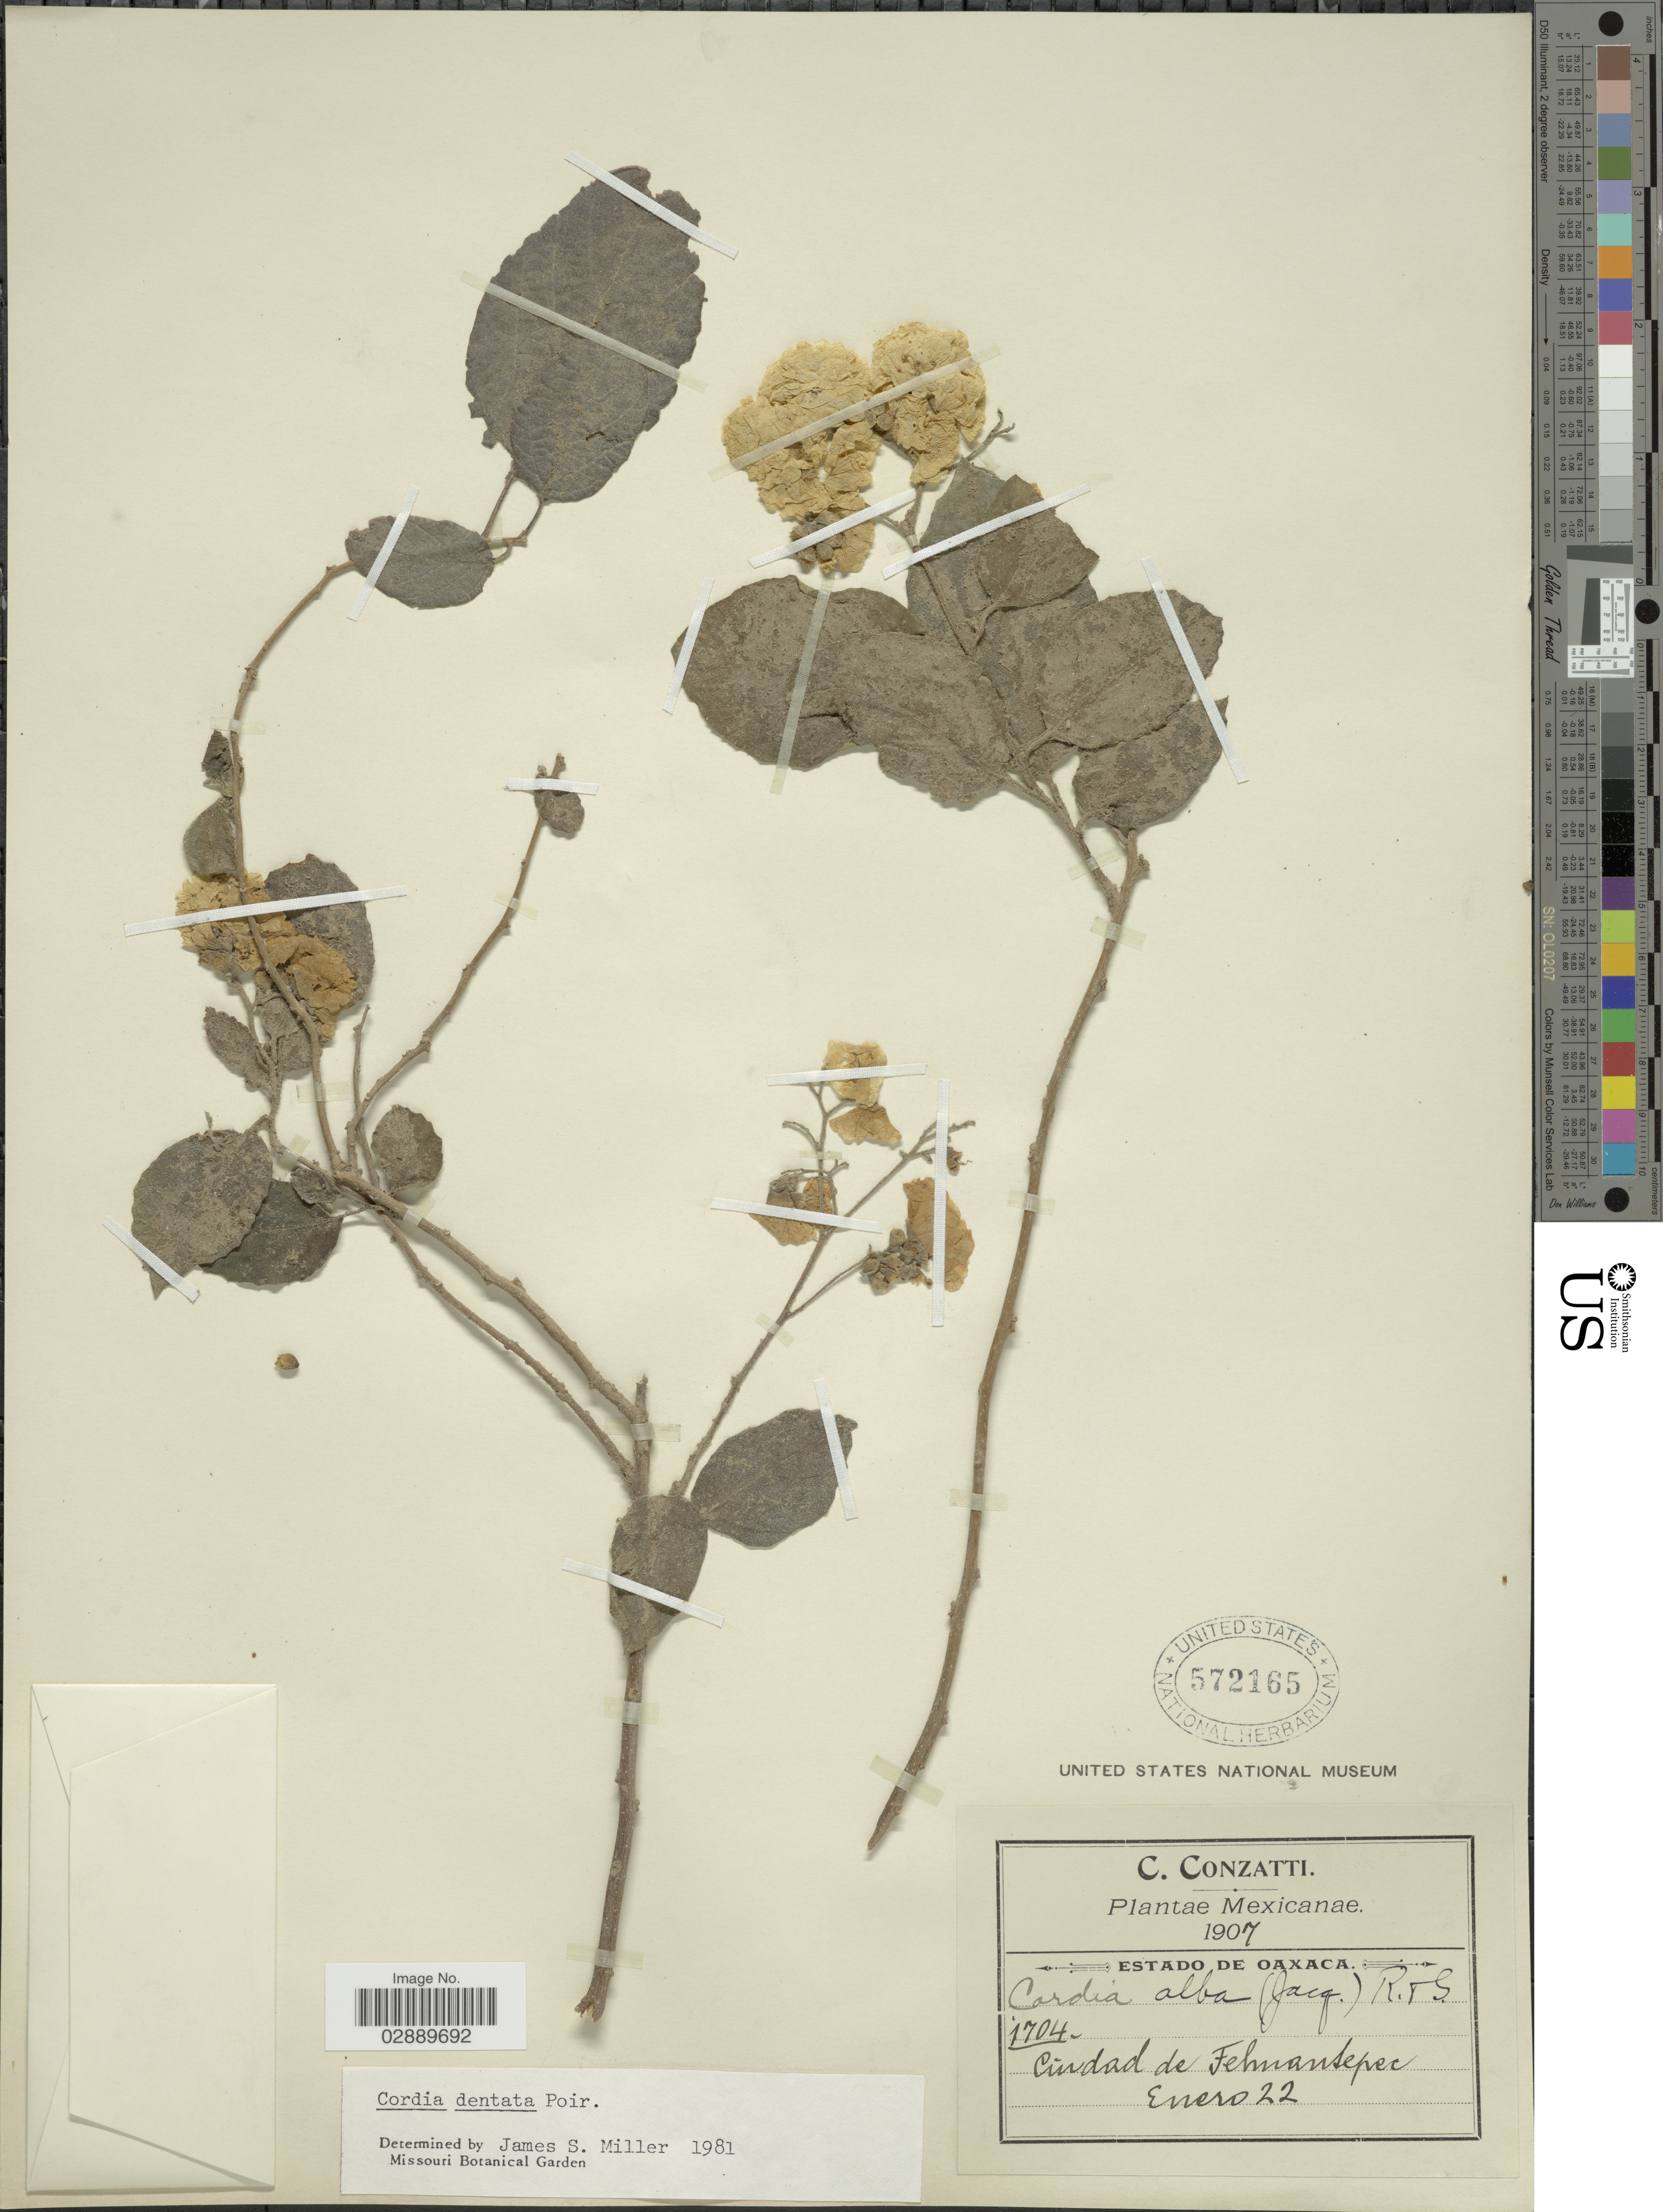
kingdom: Plantae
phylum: Tracheophyta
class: Magnoliopsida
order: Boraginales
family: Cordiaceae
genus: Cordia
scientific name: Cordia dentata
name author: Poir.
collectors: C. Conzatti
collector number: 1704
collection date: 1907-01-22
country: Mexico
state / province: Oaxaca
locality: Ciudad de Tehuantepec.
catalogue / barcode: US 572165